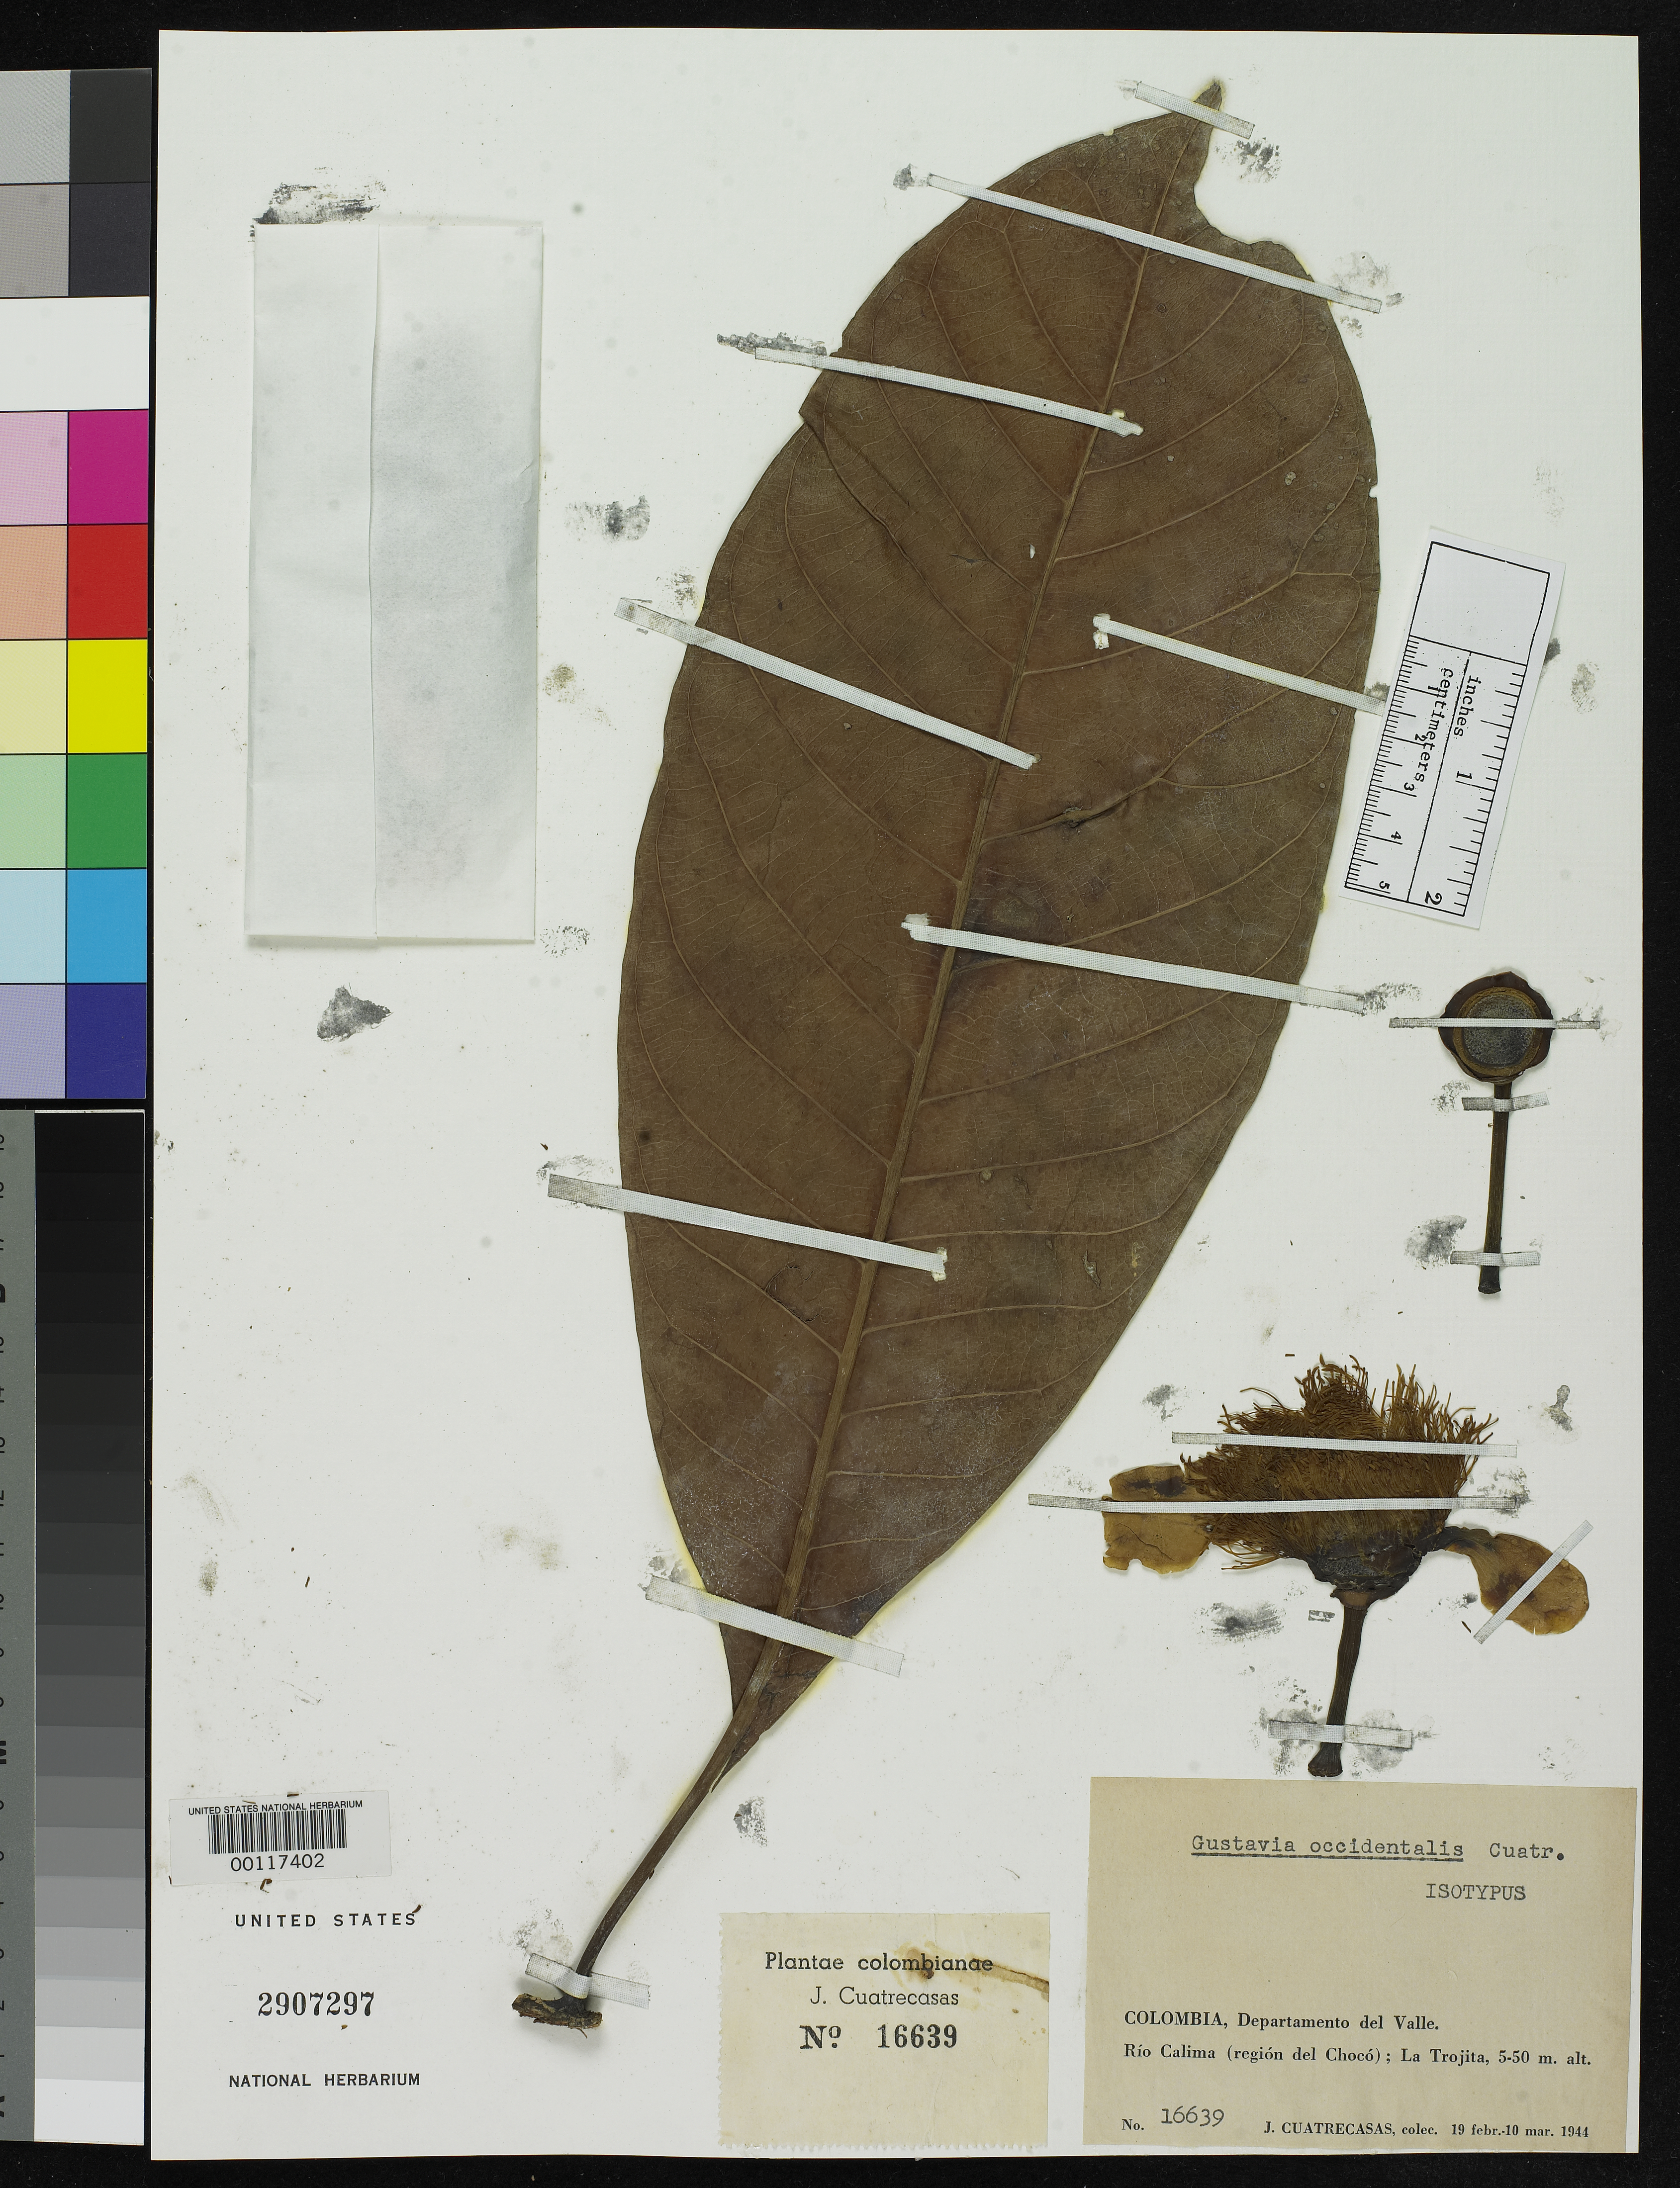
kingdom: Plantae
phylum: Tracheophyta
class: Magnoliopsida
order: Ericales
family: Lecythidaceae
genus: Gustavia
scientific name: Gustavia occidentalis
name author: Cuatrec.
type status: Isotype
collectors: J. Cuatrecasas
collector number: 16639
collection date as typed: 19 Feb 1944 to 02 Mar 1944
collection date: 1944-02-19/1944-03-02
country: Colombia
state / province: Valle del Cauca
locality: Rio Calima (region del Choco); La Tojita.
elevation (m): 50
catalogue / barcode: US 2907297